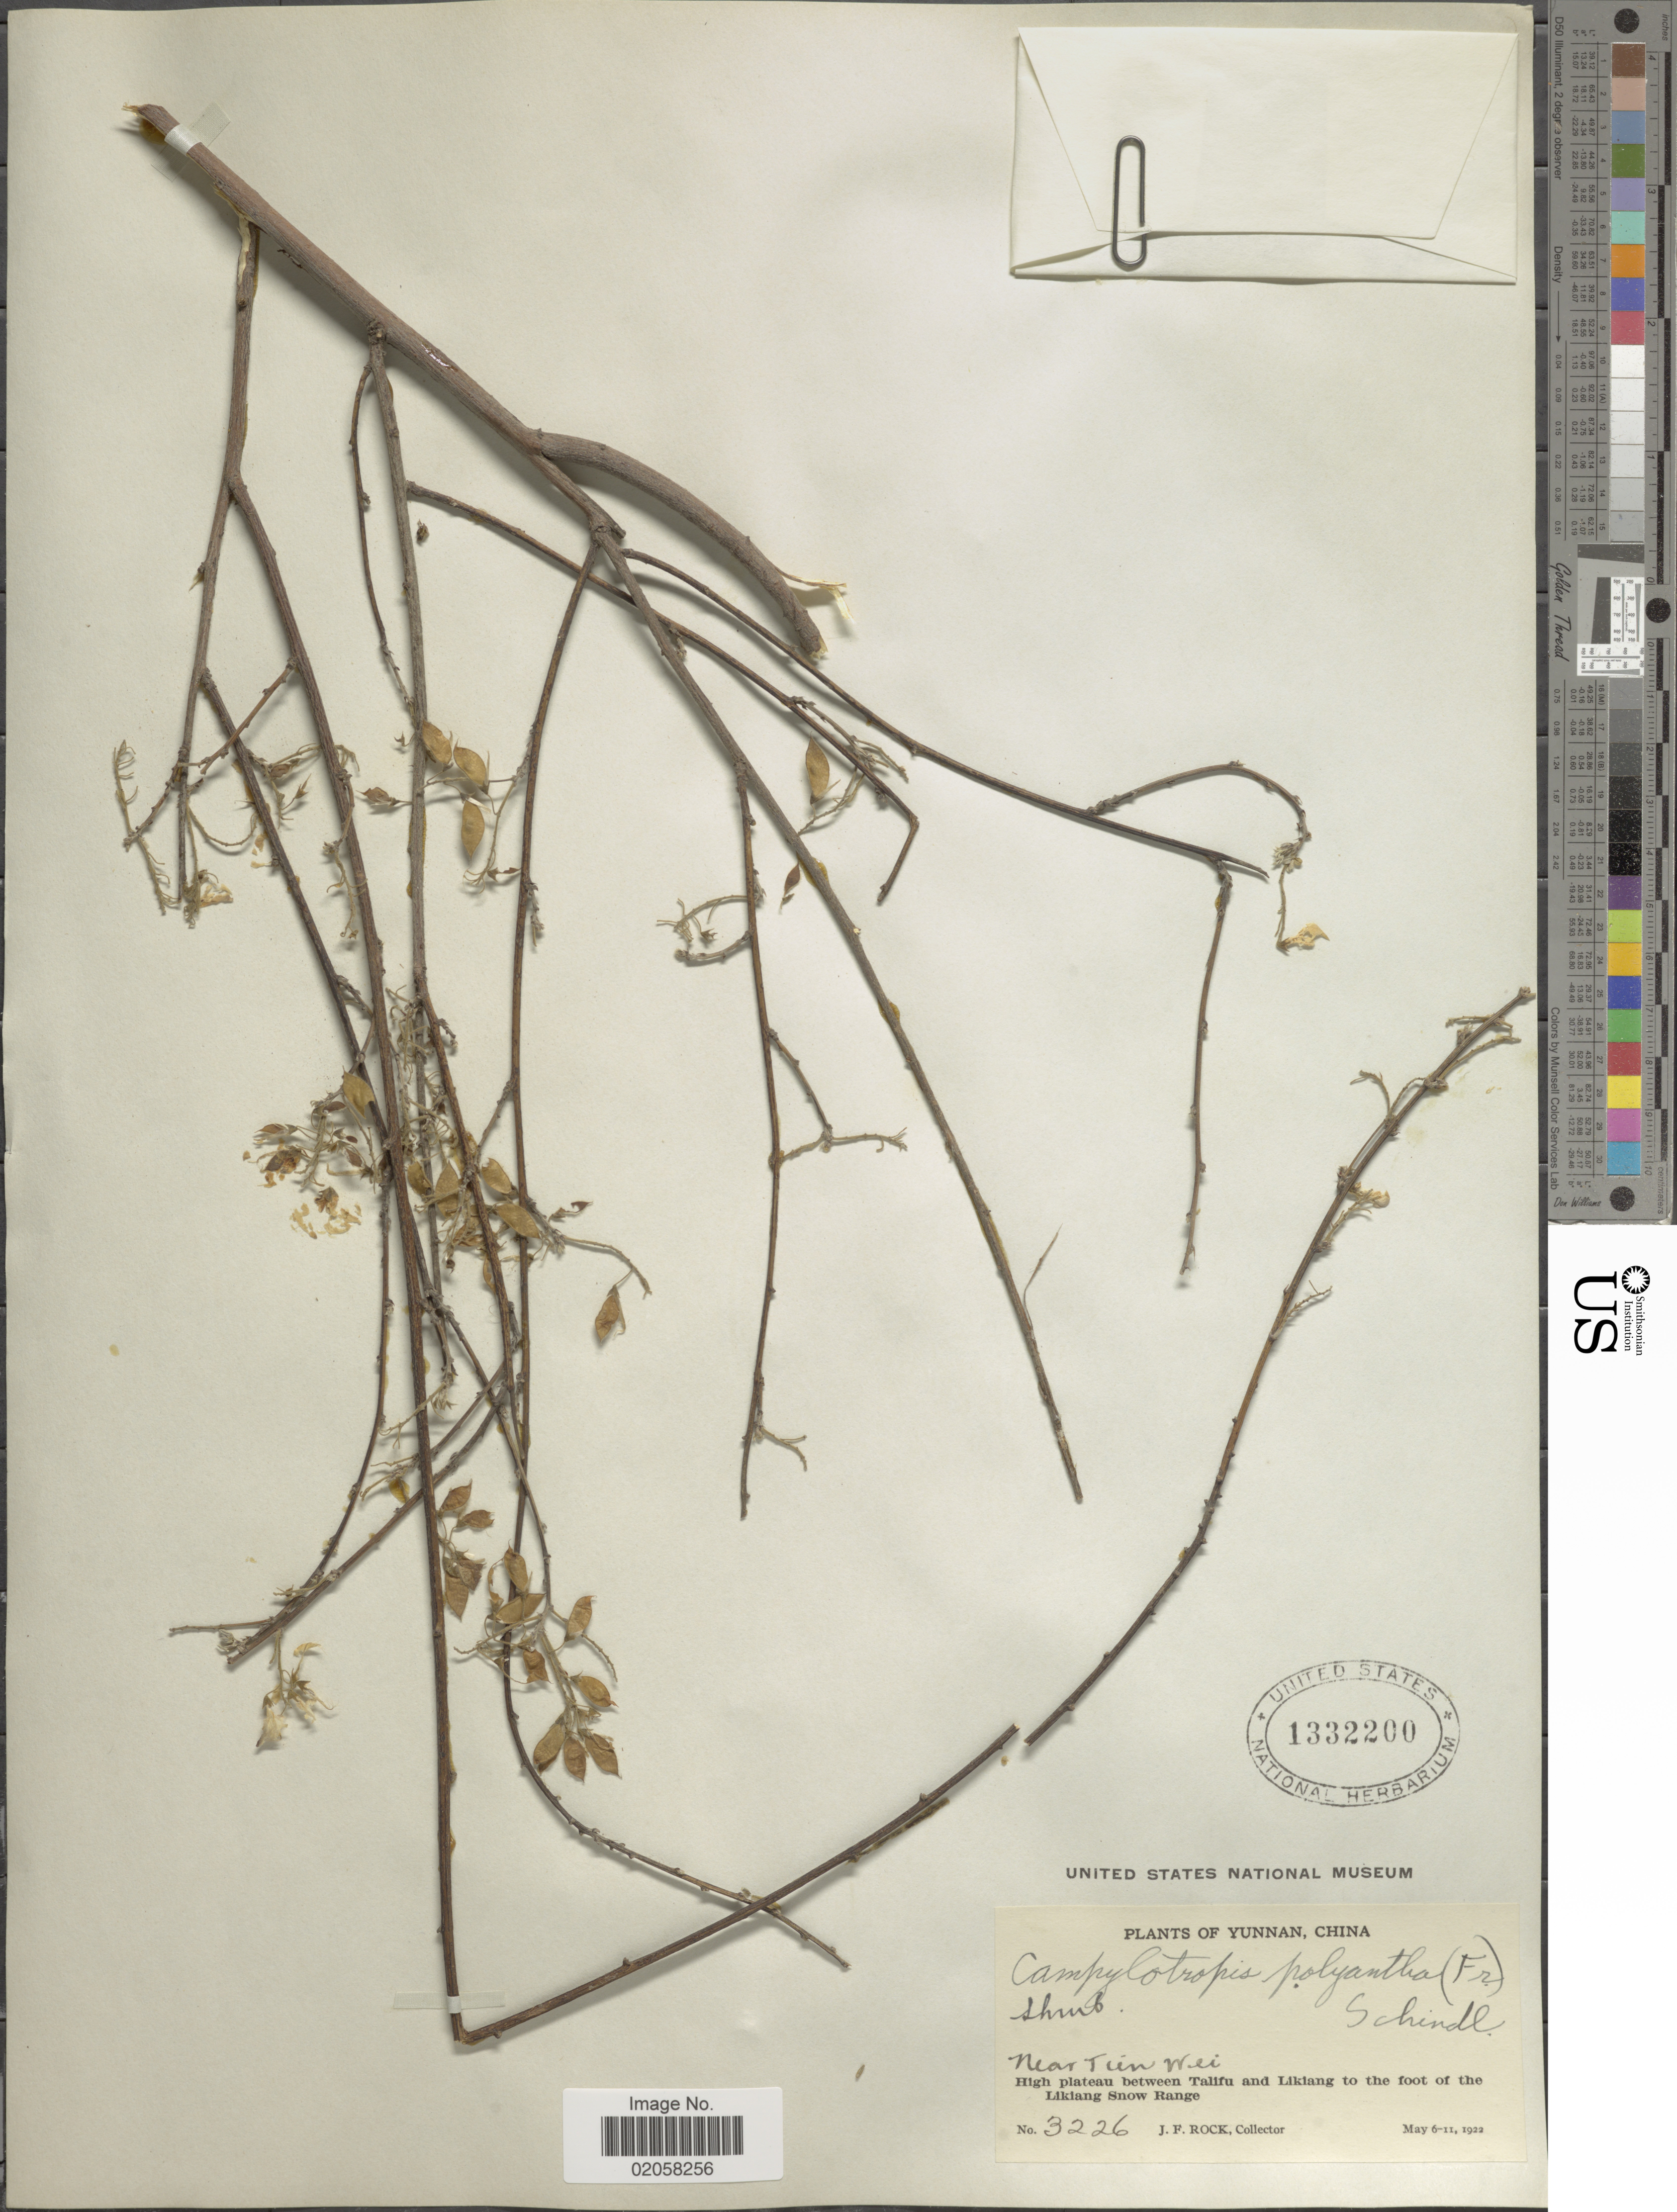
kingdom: Plantae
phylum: Tracheophyta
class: Magnoliopsida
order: Fabales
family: Fabaceae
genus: Campylotropis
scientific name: Campylotropis polyantha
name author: (Franch.) Schindl.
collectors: J. Rock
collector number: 3226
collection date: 1922-05-06/1922-05-11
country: China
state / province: Yunnan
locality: Near Tien Wei, High plateau between Talifu and Likiang to the foot of the Likiang Snow Range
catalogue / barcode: US 1332200